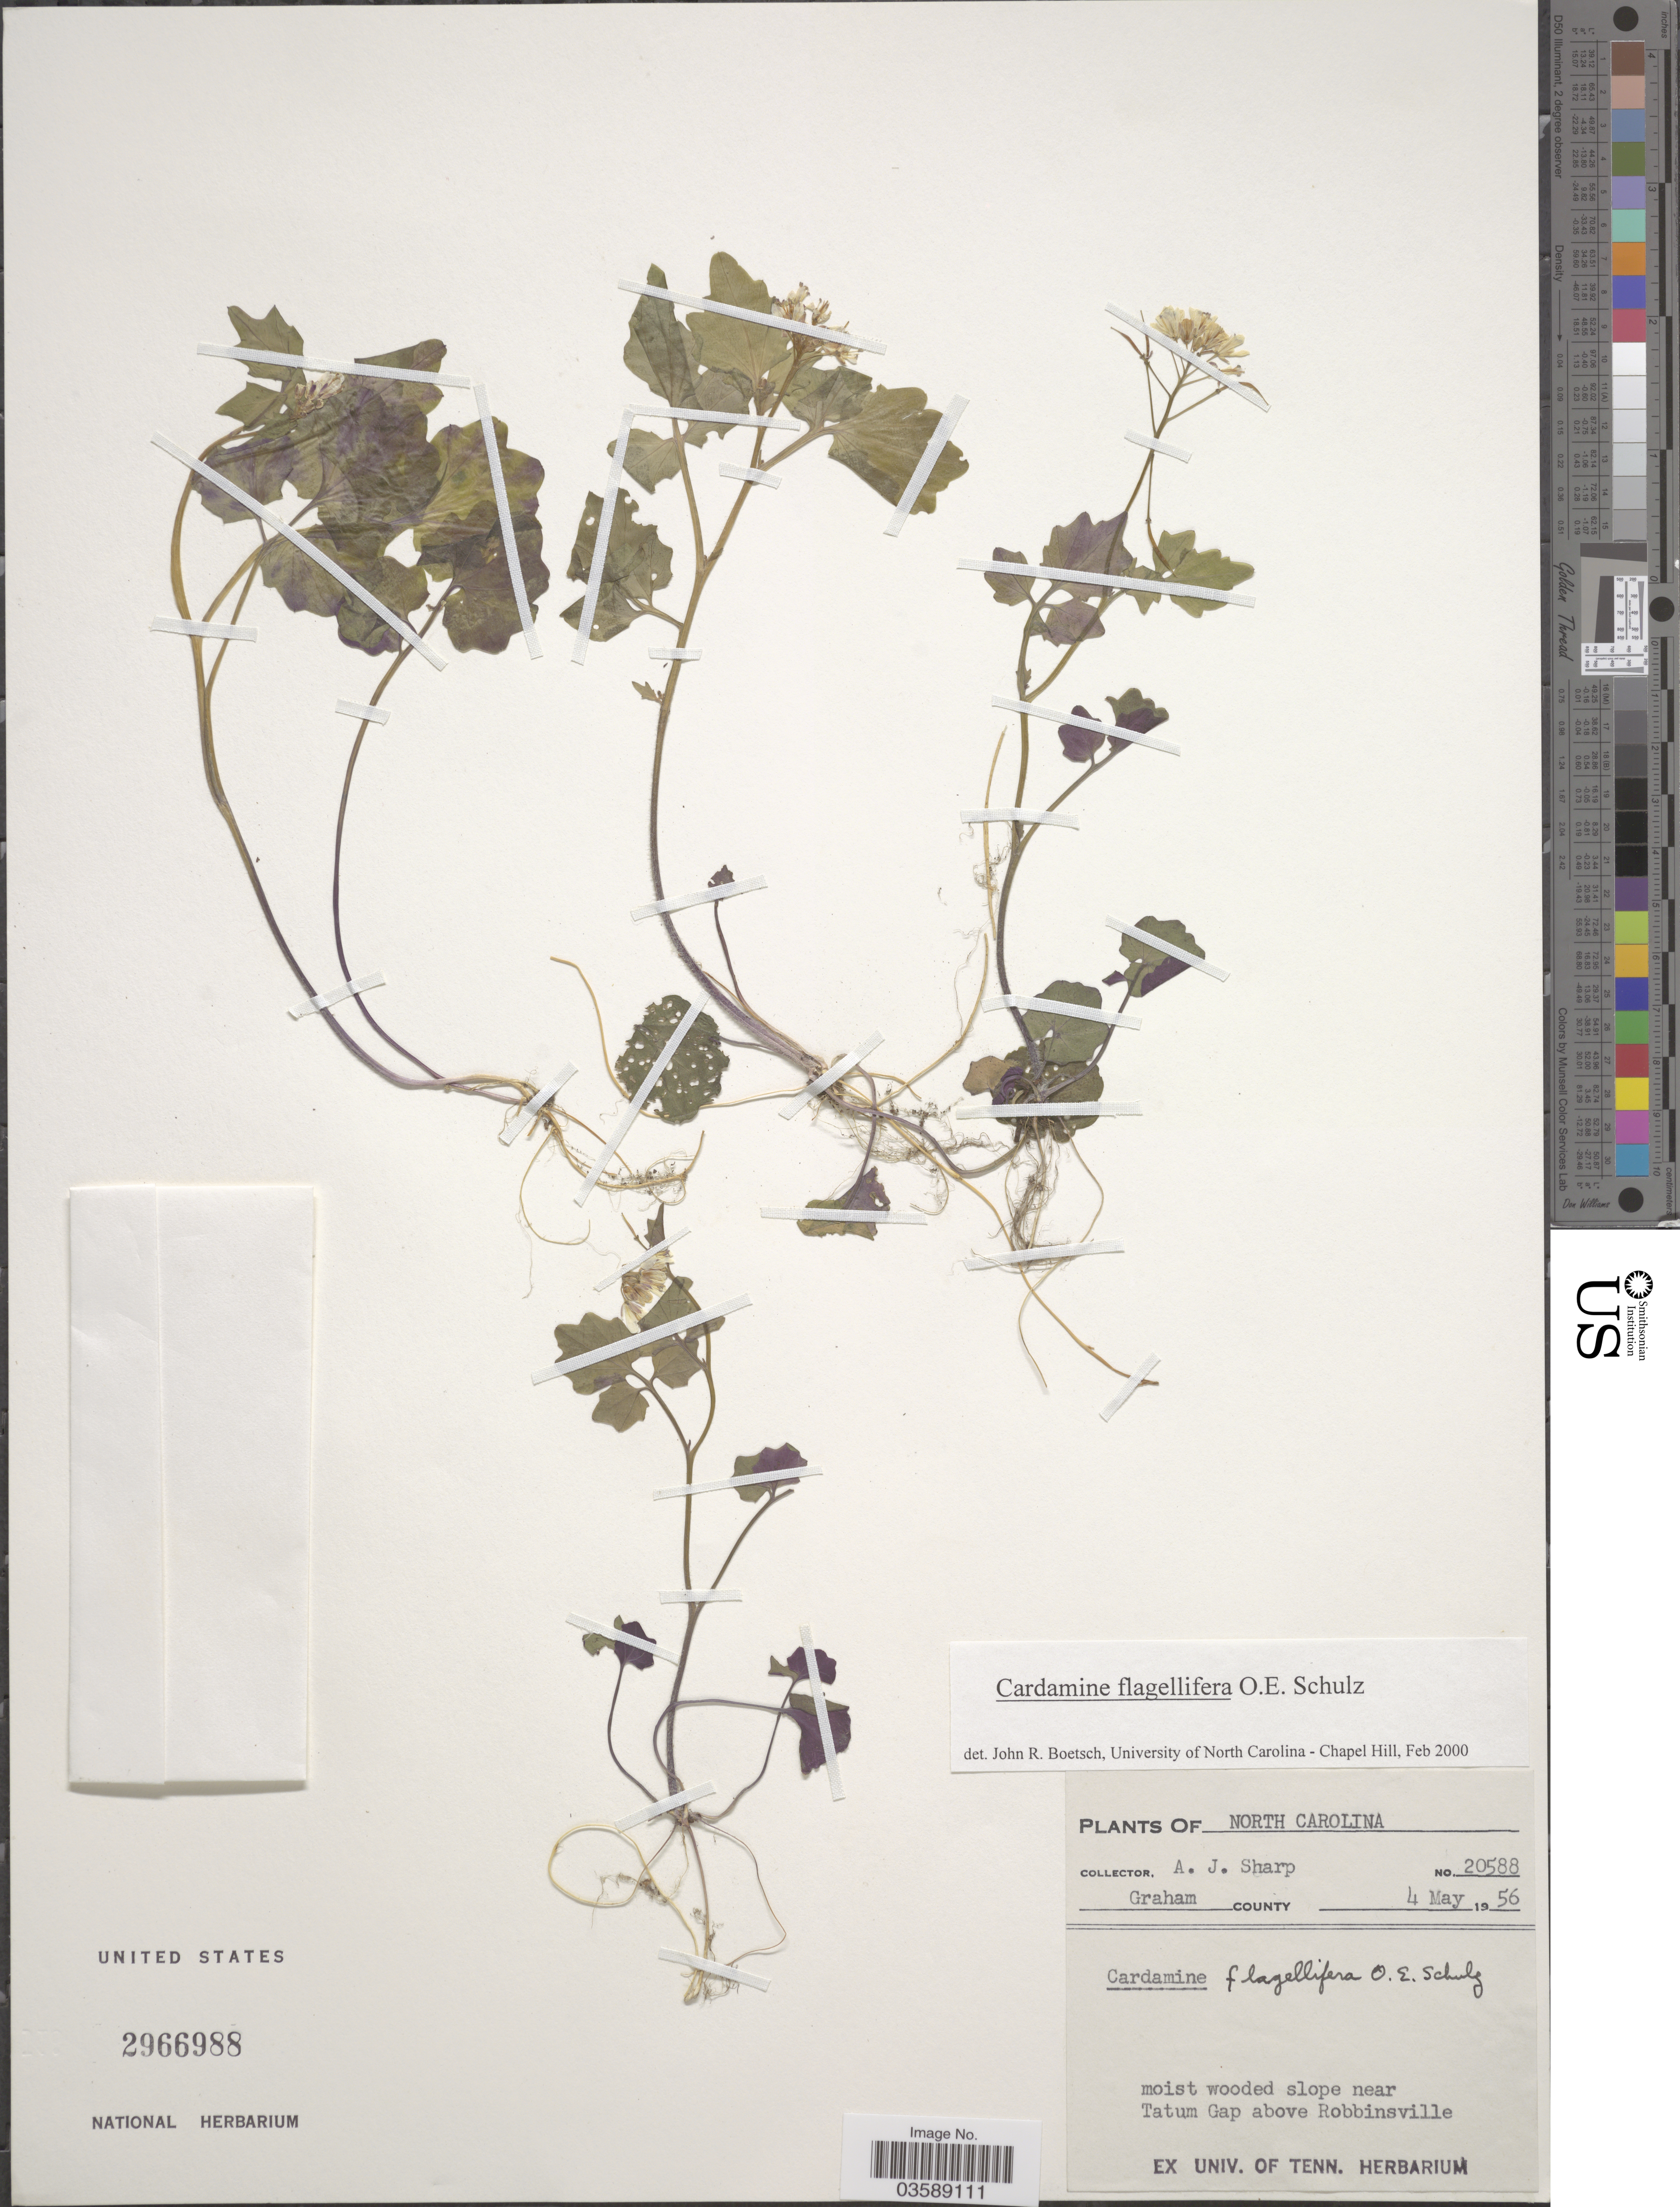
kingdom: Plantae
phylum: Tracheophyta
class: Magnoliopsida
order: Brassicales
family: Brassicaceae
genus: Cardamine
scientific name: Cardamine flagellifera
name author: O.E. Schulz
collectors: A. J. Sharp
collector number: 20588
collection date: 1956-05-04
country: United States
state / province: North Carolina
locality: Graham County. Moist wooded slope near Tatum Gap above Robbinsville.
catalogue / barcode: US 2966988